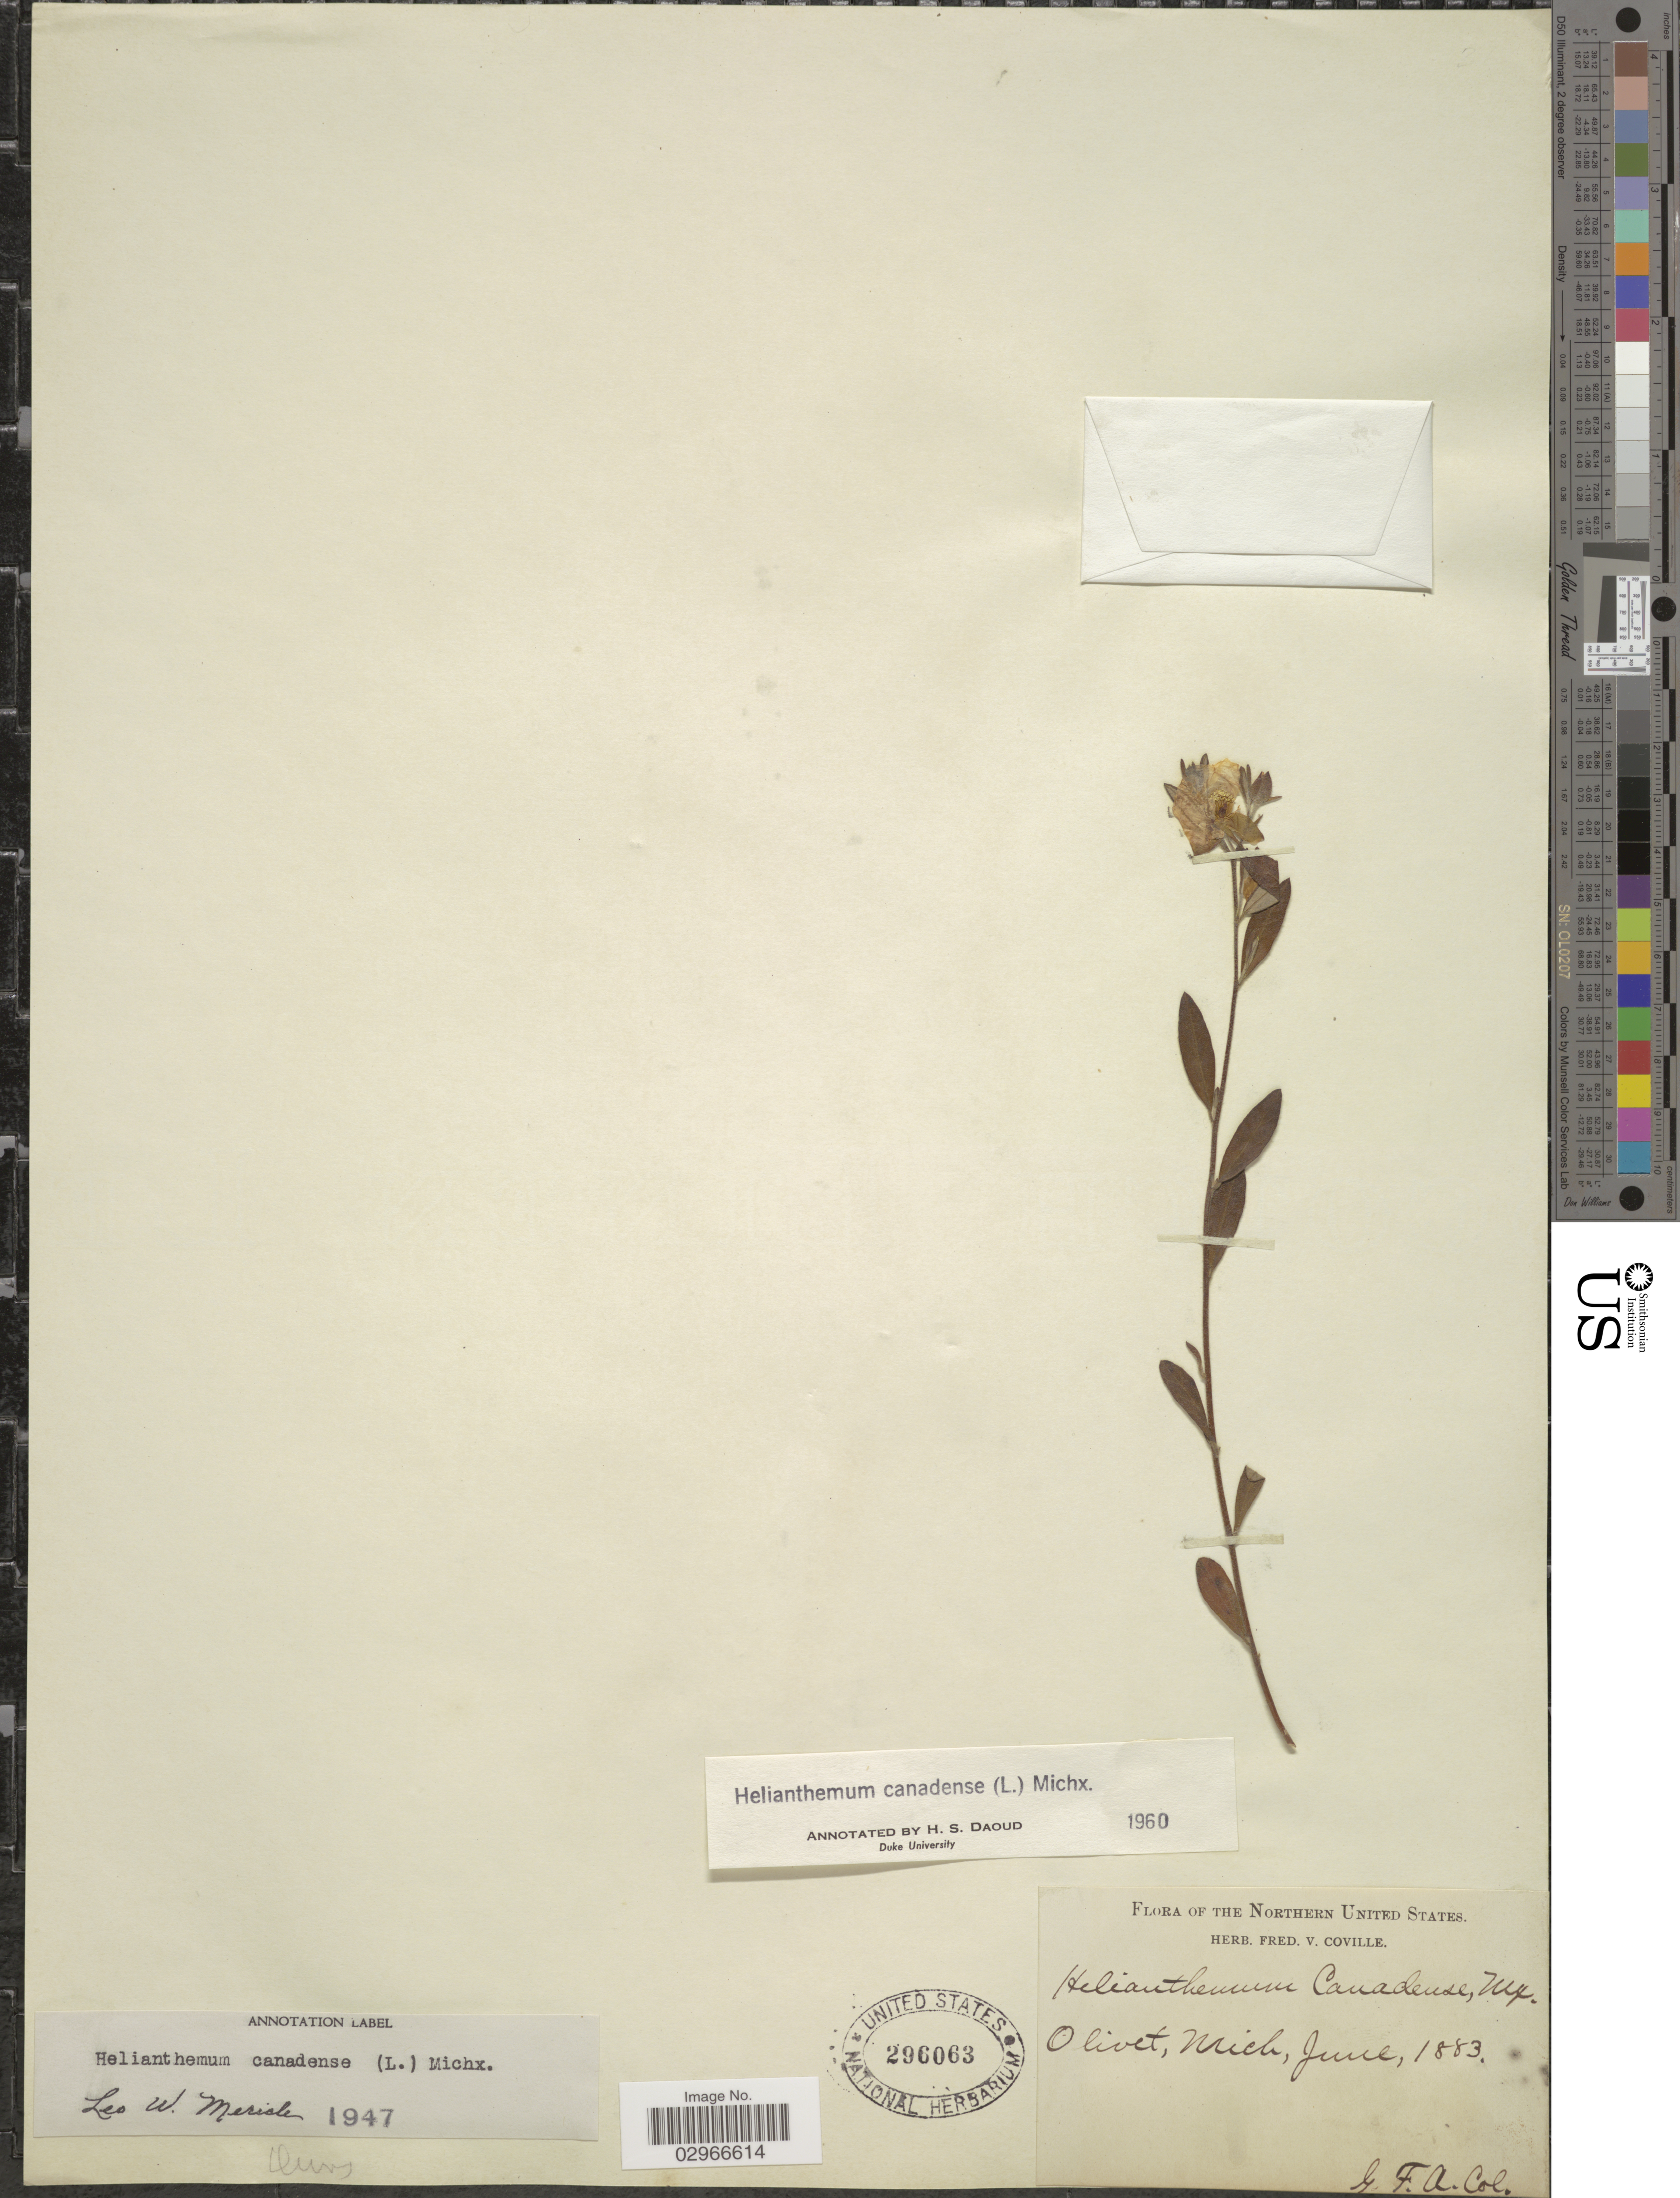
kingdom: Plantae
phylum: Tracheophyta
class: Magnoliopsida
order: Malvales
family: Cistaceae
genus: Helianthemum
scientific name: Helianthemum canadense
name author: (L.) Michx.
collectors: G. F. A.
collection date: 1883-06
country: United States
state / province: Michigan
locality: Northern United States, Olivet.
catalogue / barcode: US 296063